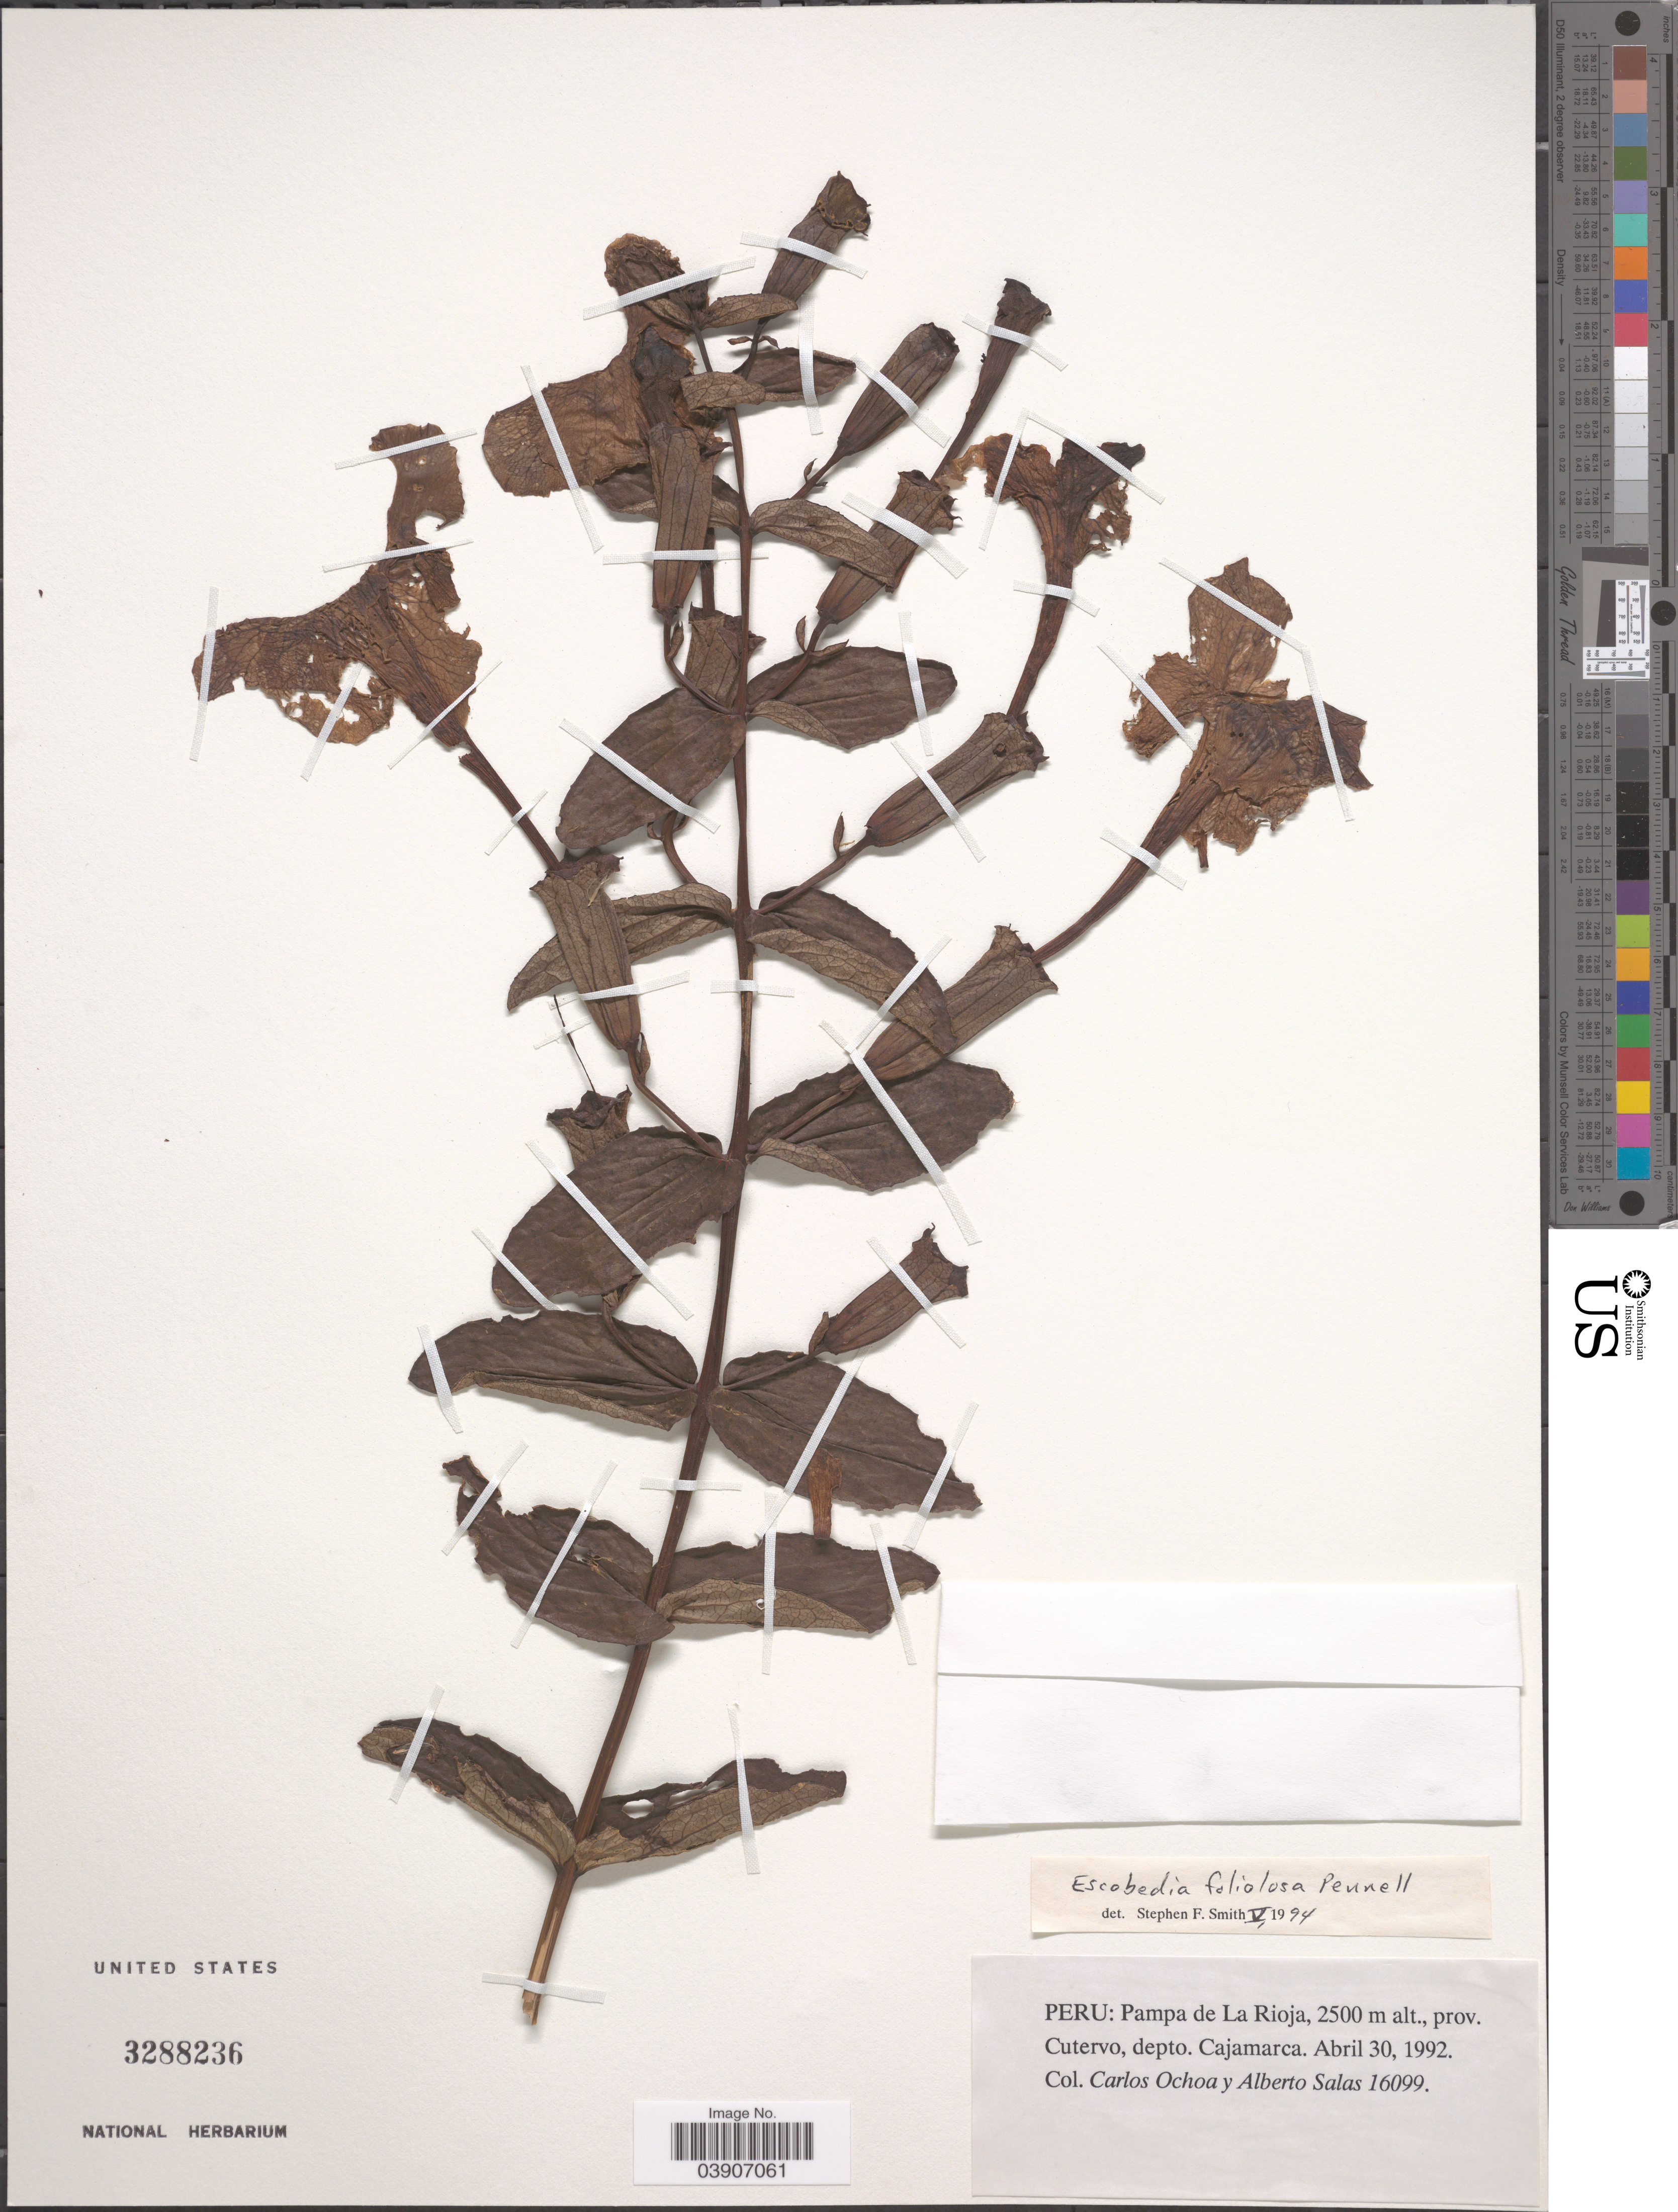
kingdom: Plantae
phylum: Tracheophyta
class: Magnoliopsida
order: Lamiales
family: Orobanchaceae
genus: Escobedia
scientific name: Escobedia foliolosa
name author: Pennell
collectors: C. M. Ochoa & A. Salas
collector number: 16099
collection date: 1992-04-30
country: Peru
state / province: Cajamarca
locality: Pampa de La Rioja, prov. Cutervo, depto. Cajamarca.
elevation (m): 2500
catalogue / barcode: US 3288236